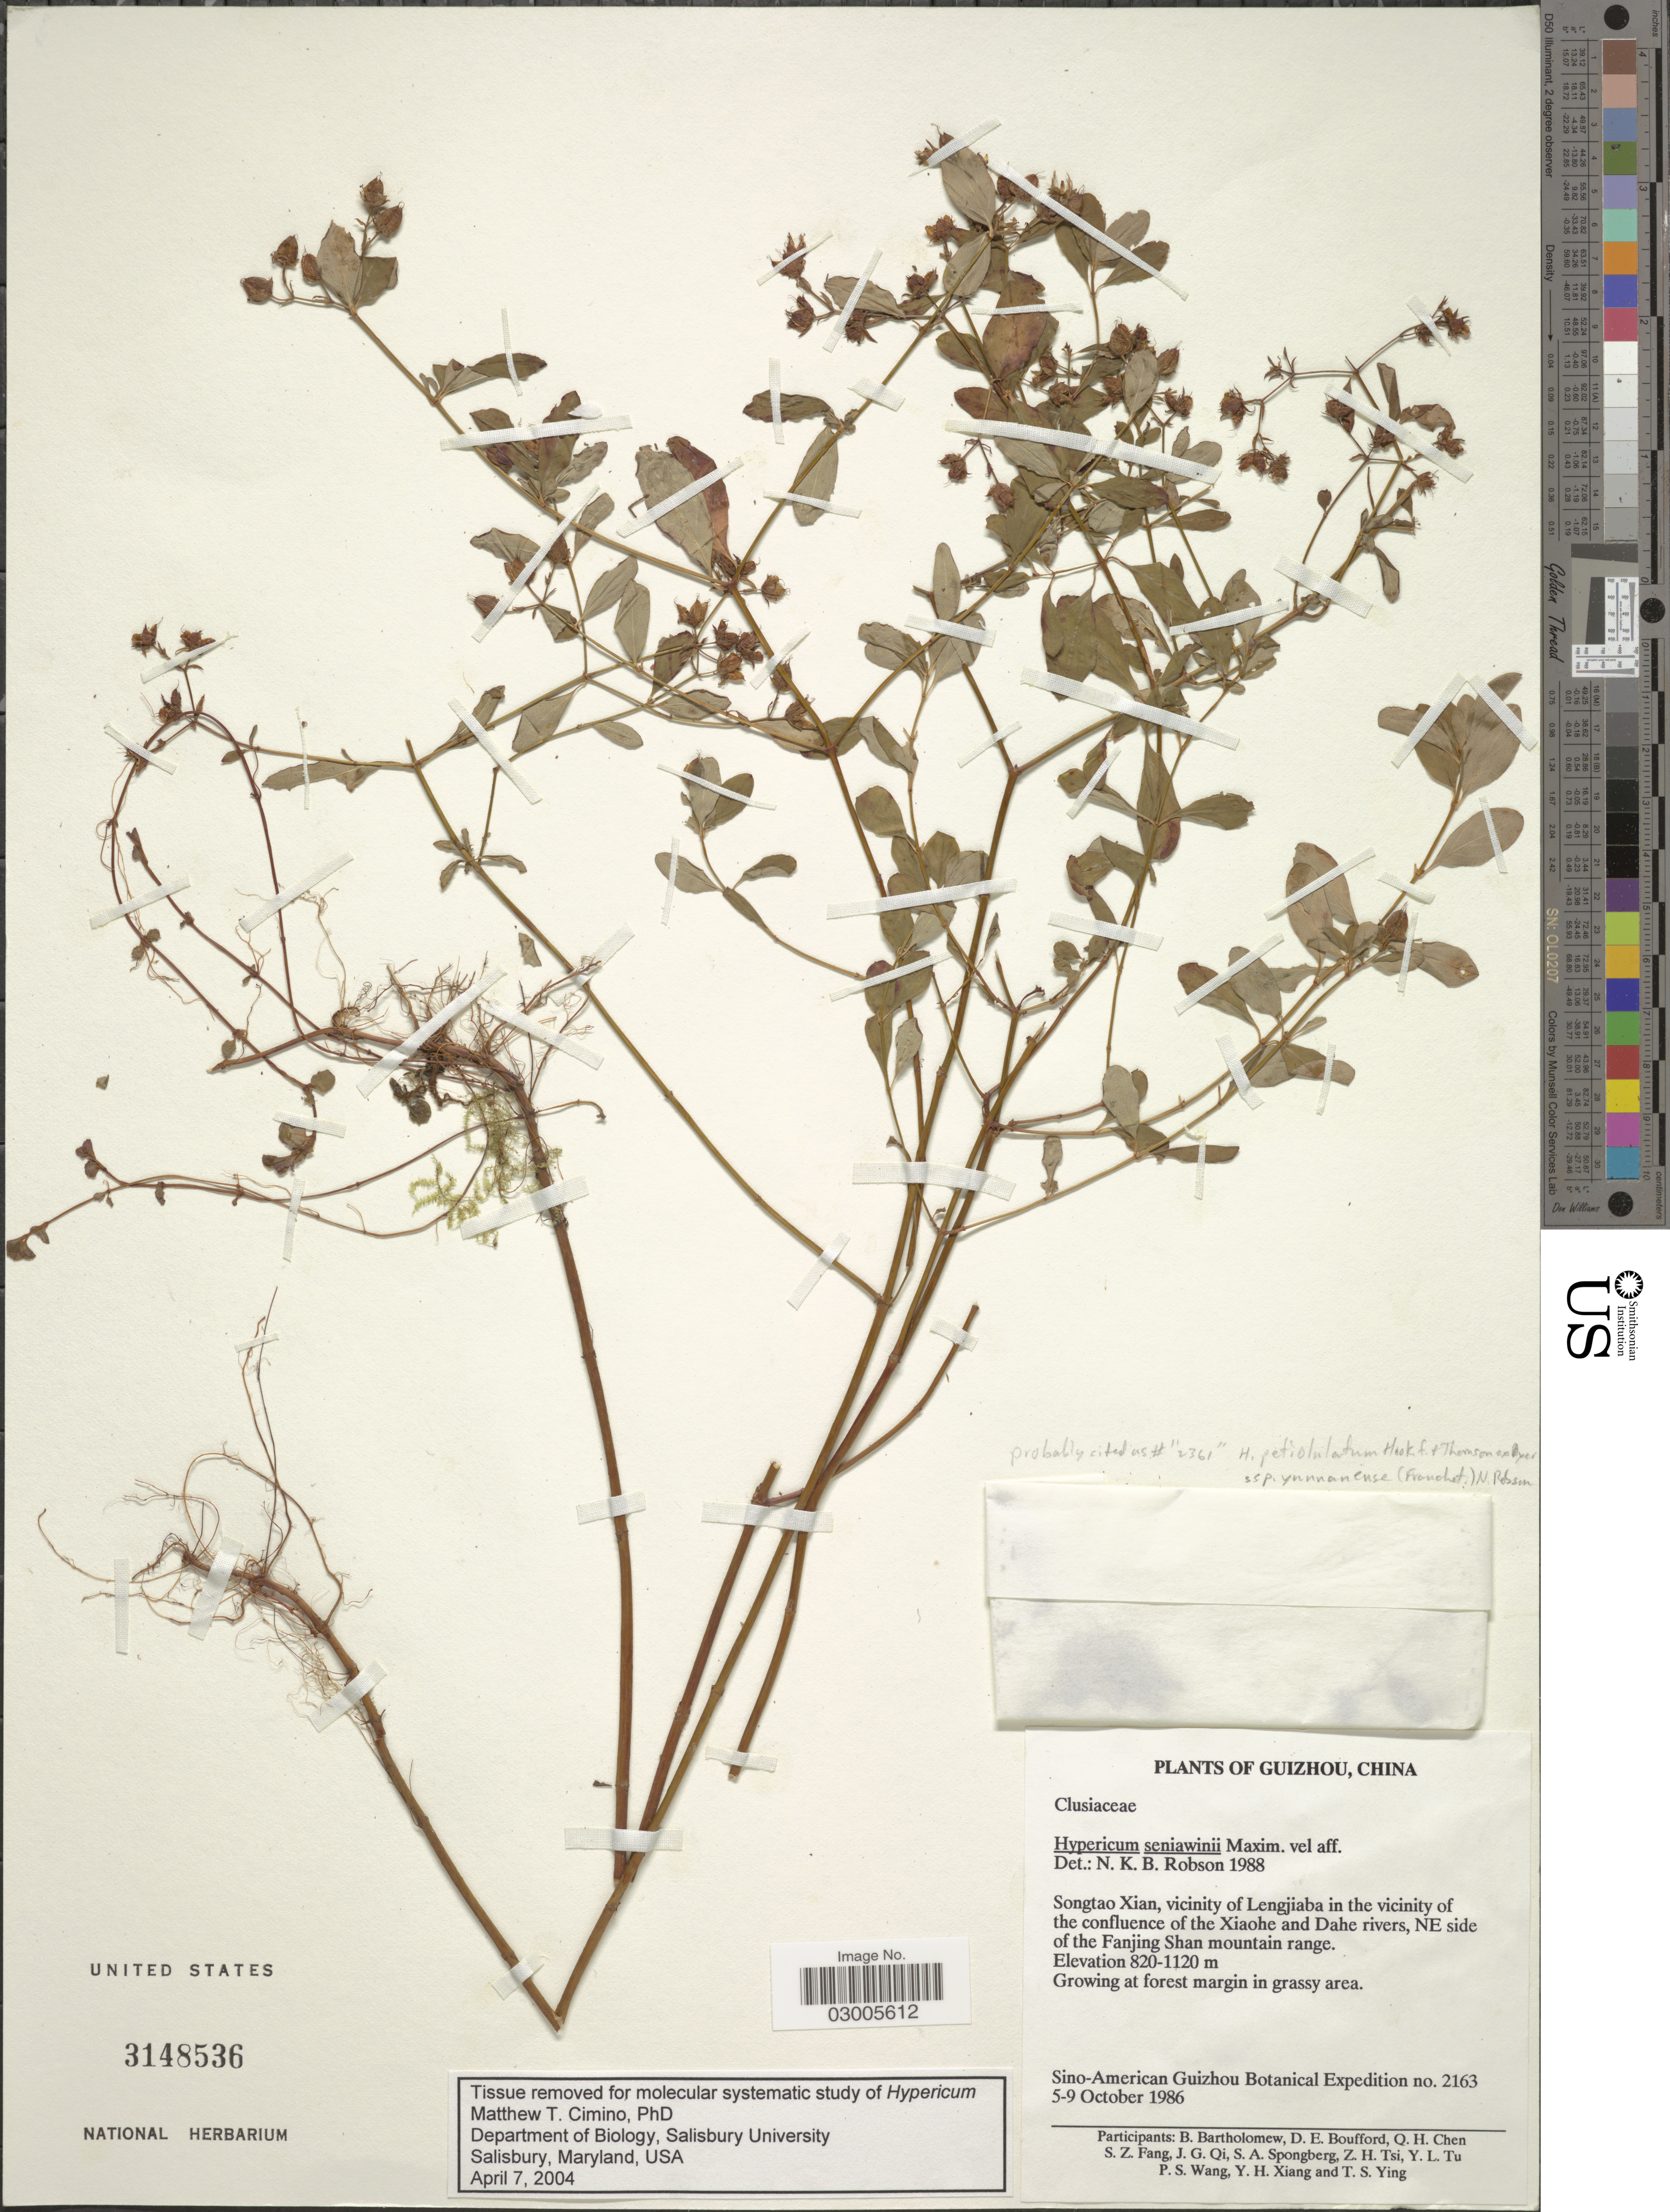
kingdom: Plantae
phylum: Tracheophyta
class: Magnoliopsida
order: Malpighiales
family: Hypericaceae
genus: Hypericum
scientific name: Hypericum seniawinii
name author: Maxim.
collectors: Sino-Amer. Guizhou Bot. Exped.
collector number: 2163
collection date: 1986-10-05/1986-10-09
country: China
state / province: Guizhou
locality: Songtao Xian, vicinity of Lengjiaba in the vicinity of the Xiaohe and Dahe rivers, NE side of the Fanjing Shan mountain range.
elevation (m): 820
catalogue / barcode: US 3148536